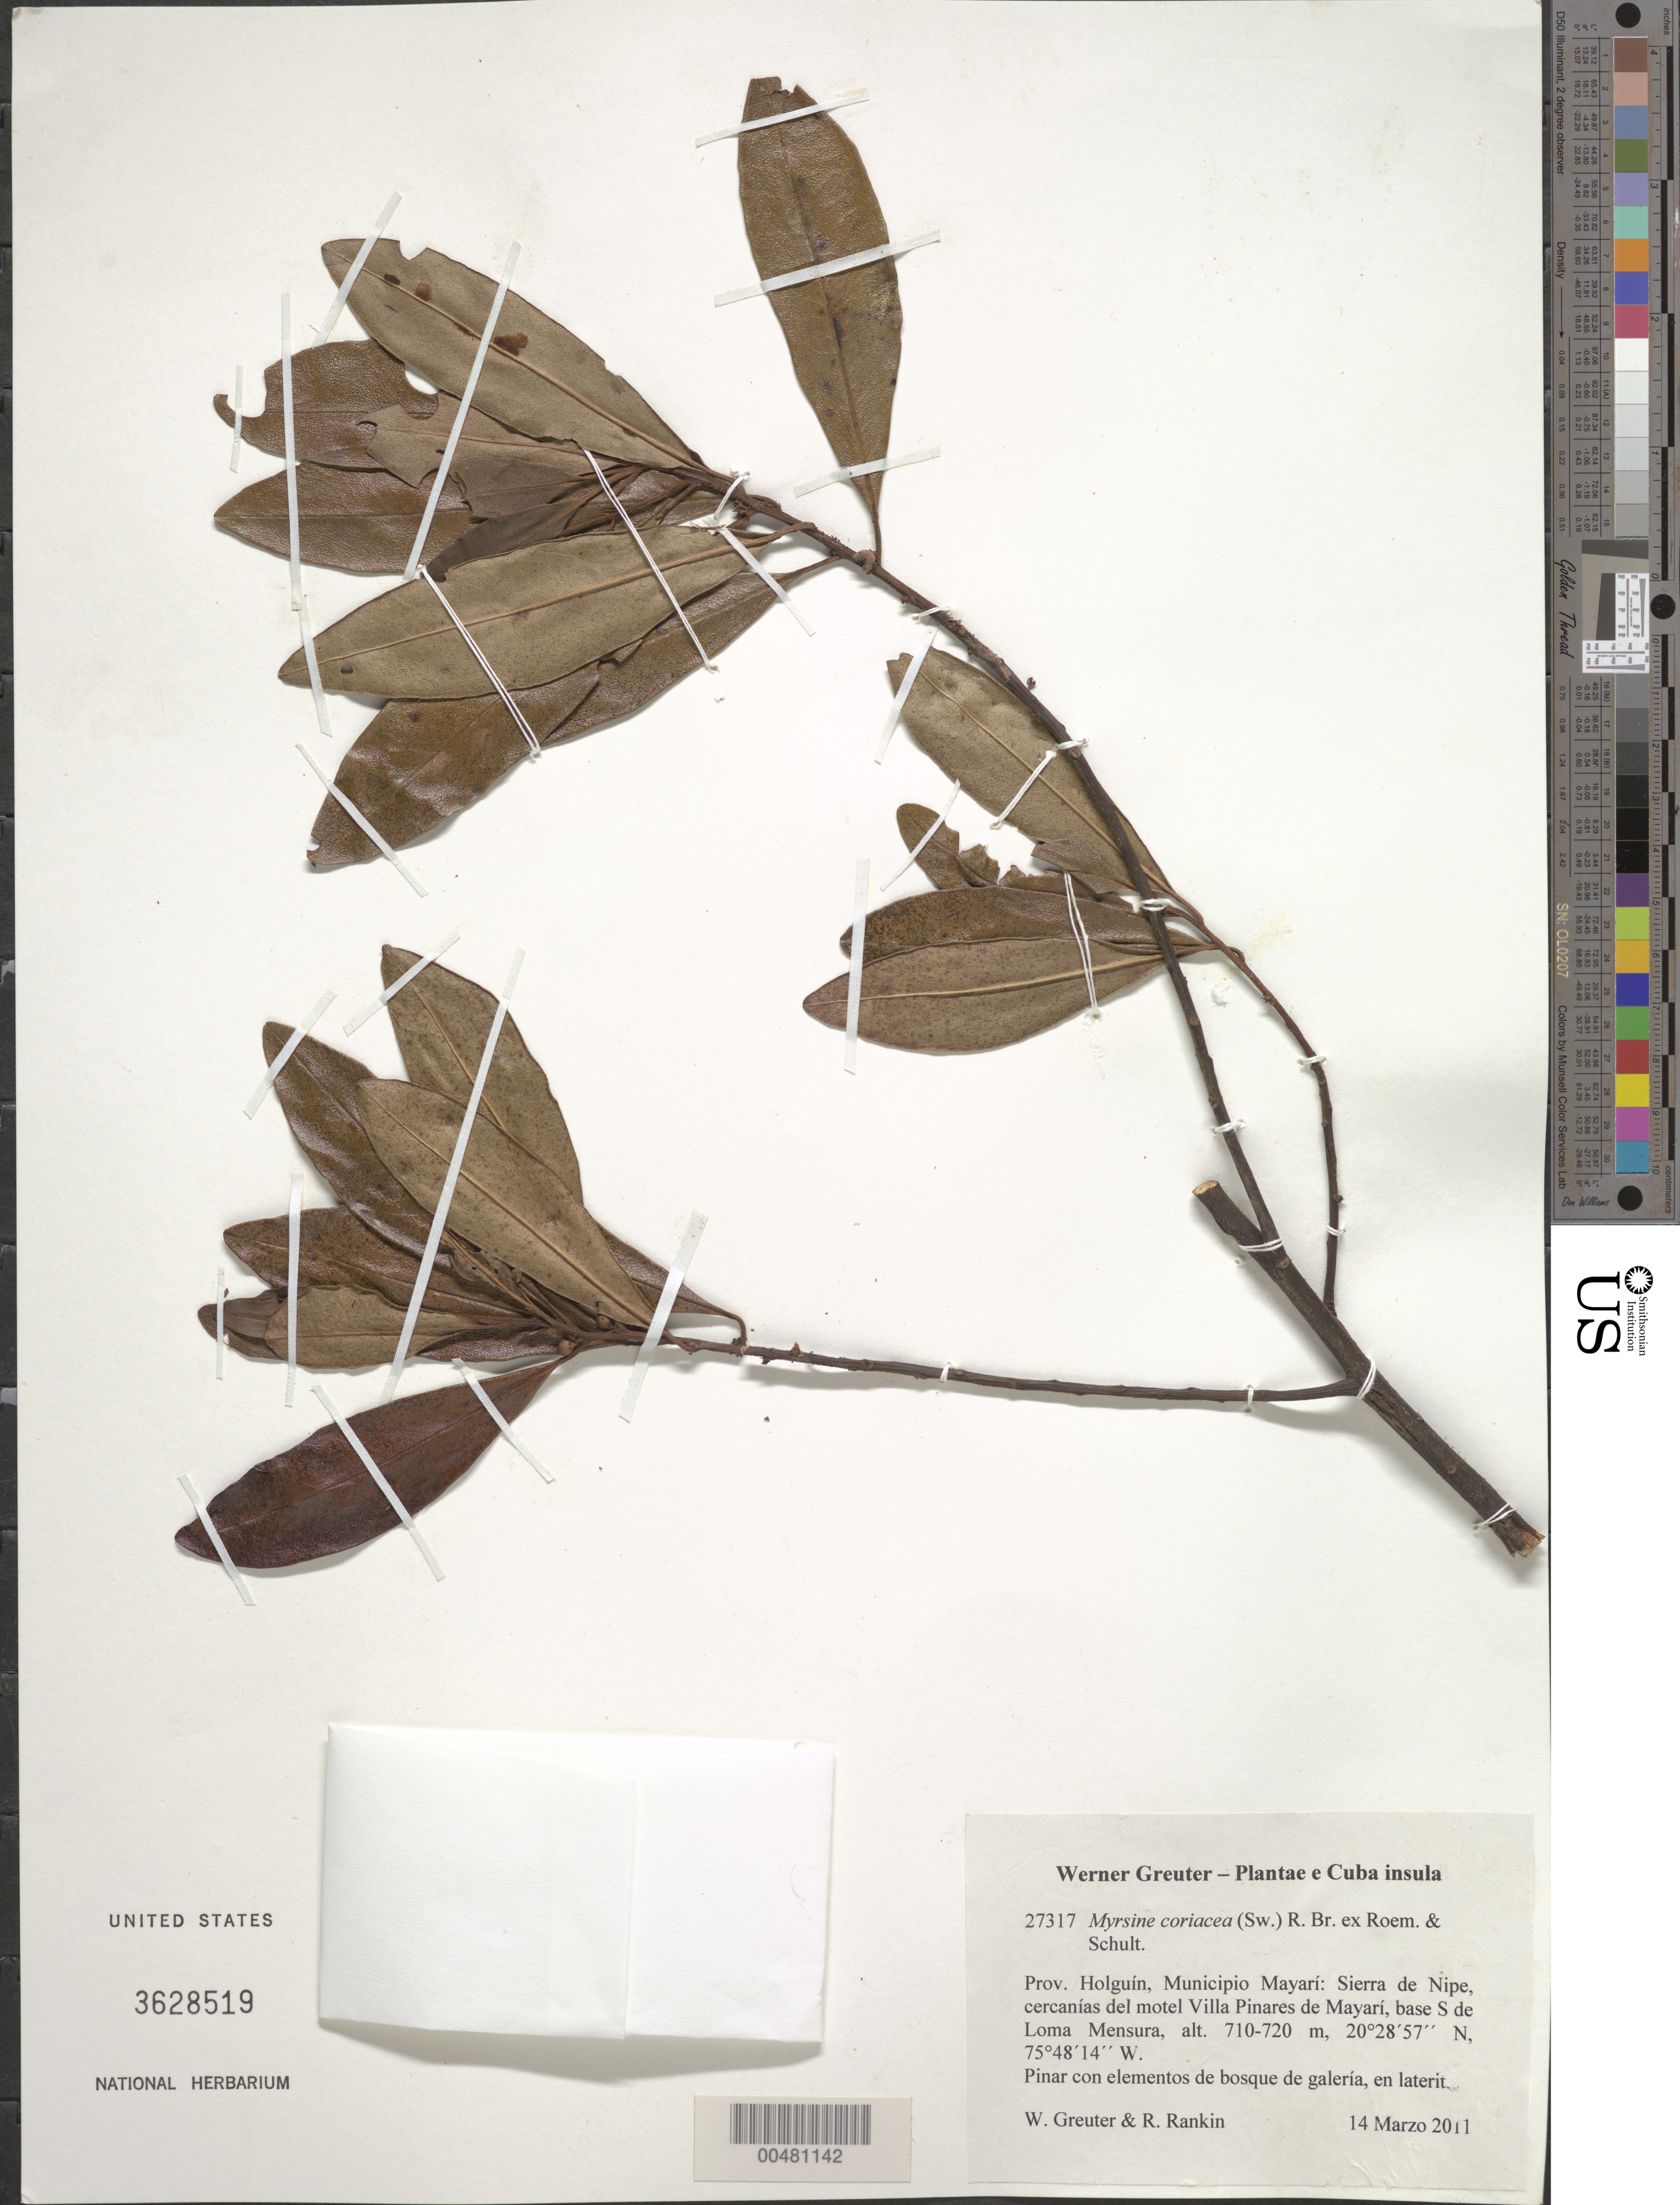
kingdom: Plantae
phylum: Tracheophyta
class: Magnoliopsida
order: Ericales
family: Primulaceae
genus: Myrsine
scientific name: Myrsine coriacea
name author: (Sw.) R. Br. ex Roem. & Schult.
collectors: W. R. Greuter & R. Rankin Rodriguez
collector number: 27317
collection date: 2011-03-14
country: Cuba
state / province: Holguin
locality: Mun. Mayarí, Sierra de Nipe, cercanías motel Villa Pinares de Mayarí, base S de Loma Mensura.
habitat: Pinar con elementos de bosque de galería, en laterita.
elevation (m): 710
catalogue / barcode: US 3628519